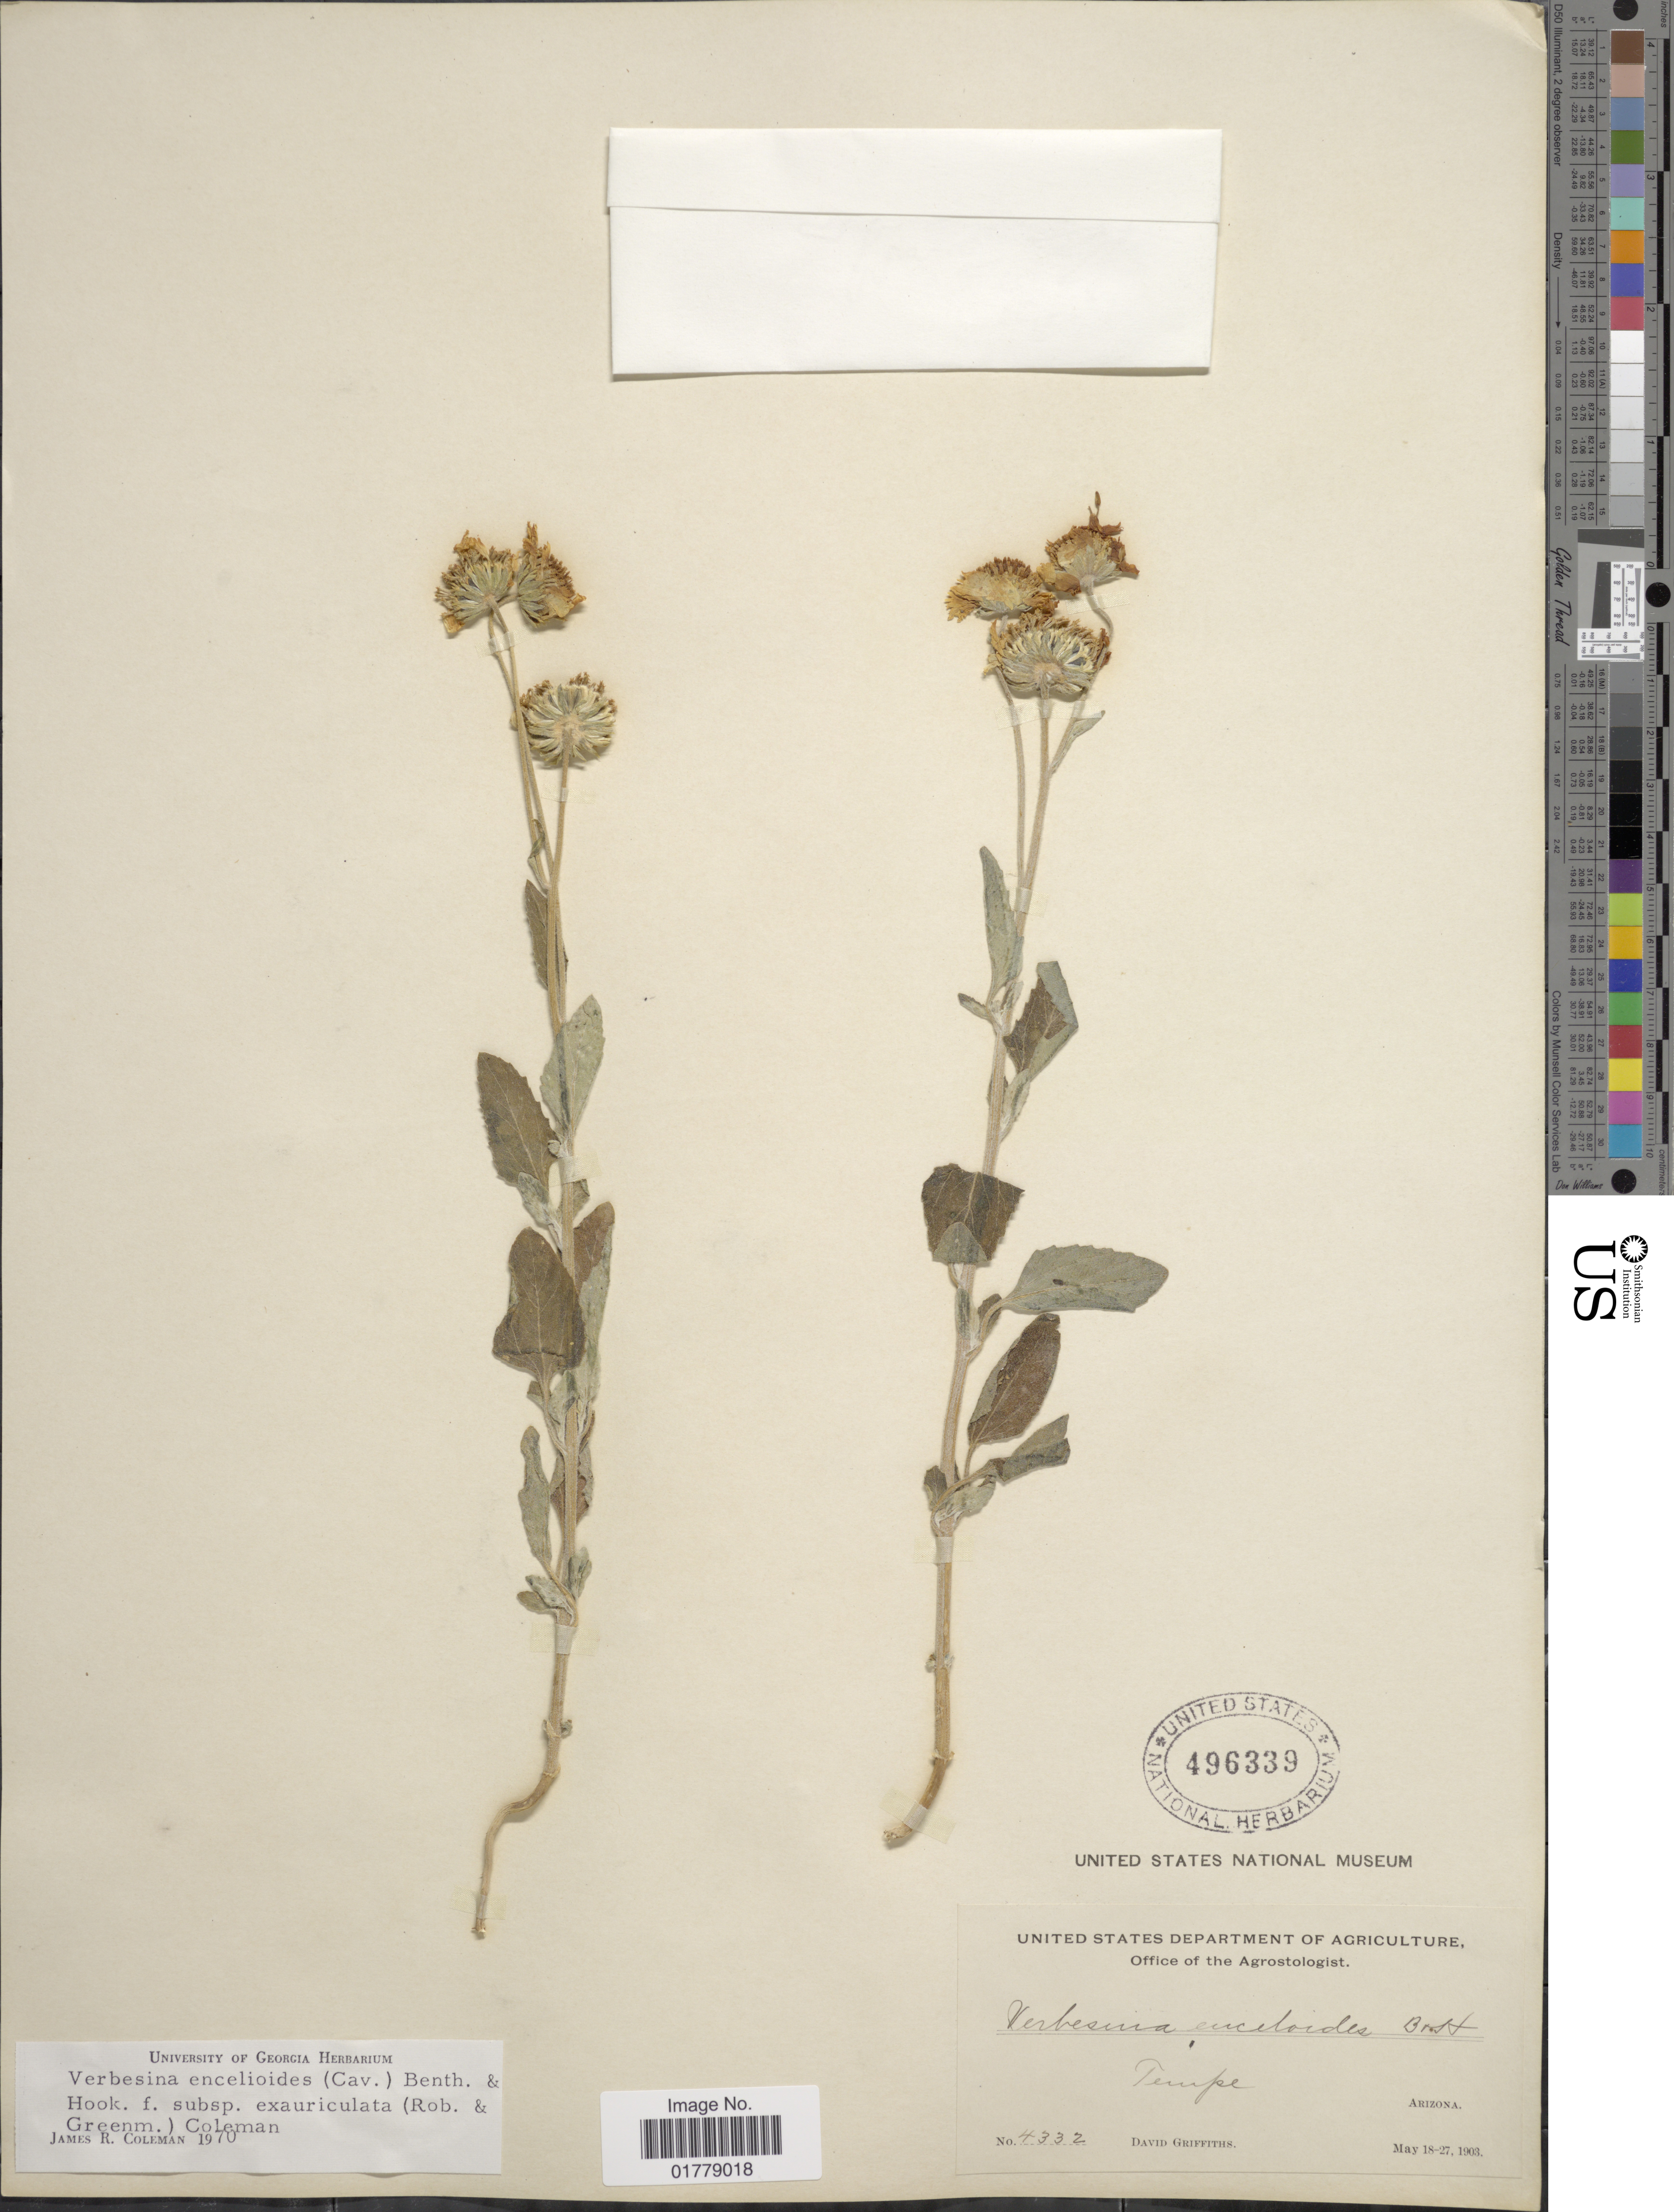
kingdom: Plantae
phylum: Tracheophyta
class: Magnoliopsida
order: Asterales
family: Asteraceae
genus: Verbesina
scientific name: Verbesina encelioides var. cana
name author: (B.L. Rob.) Greenm.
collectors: D. Griffiths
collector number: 4332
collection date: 1903-05-18/1903-05-27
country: United States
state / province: Arizona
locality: Tempe, Arizona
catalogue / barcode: US 496339